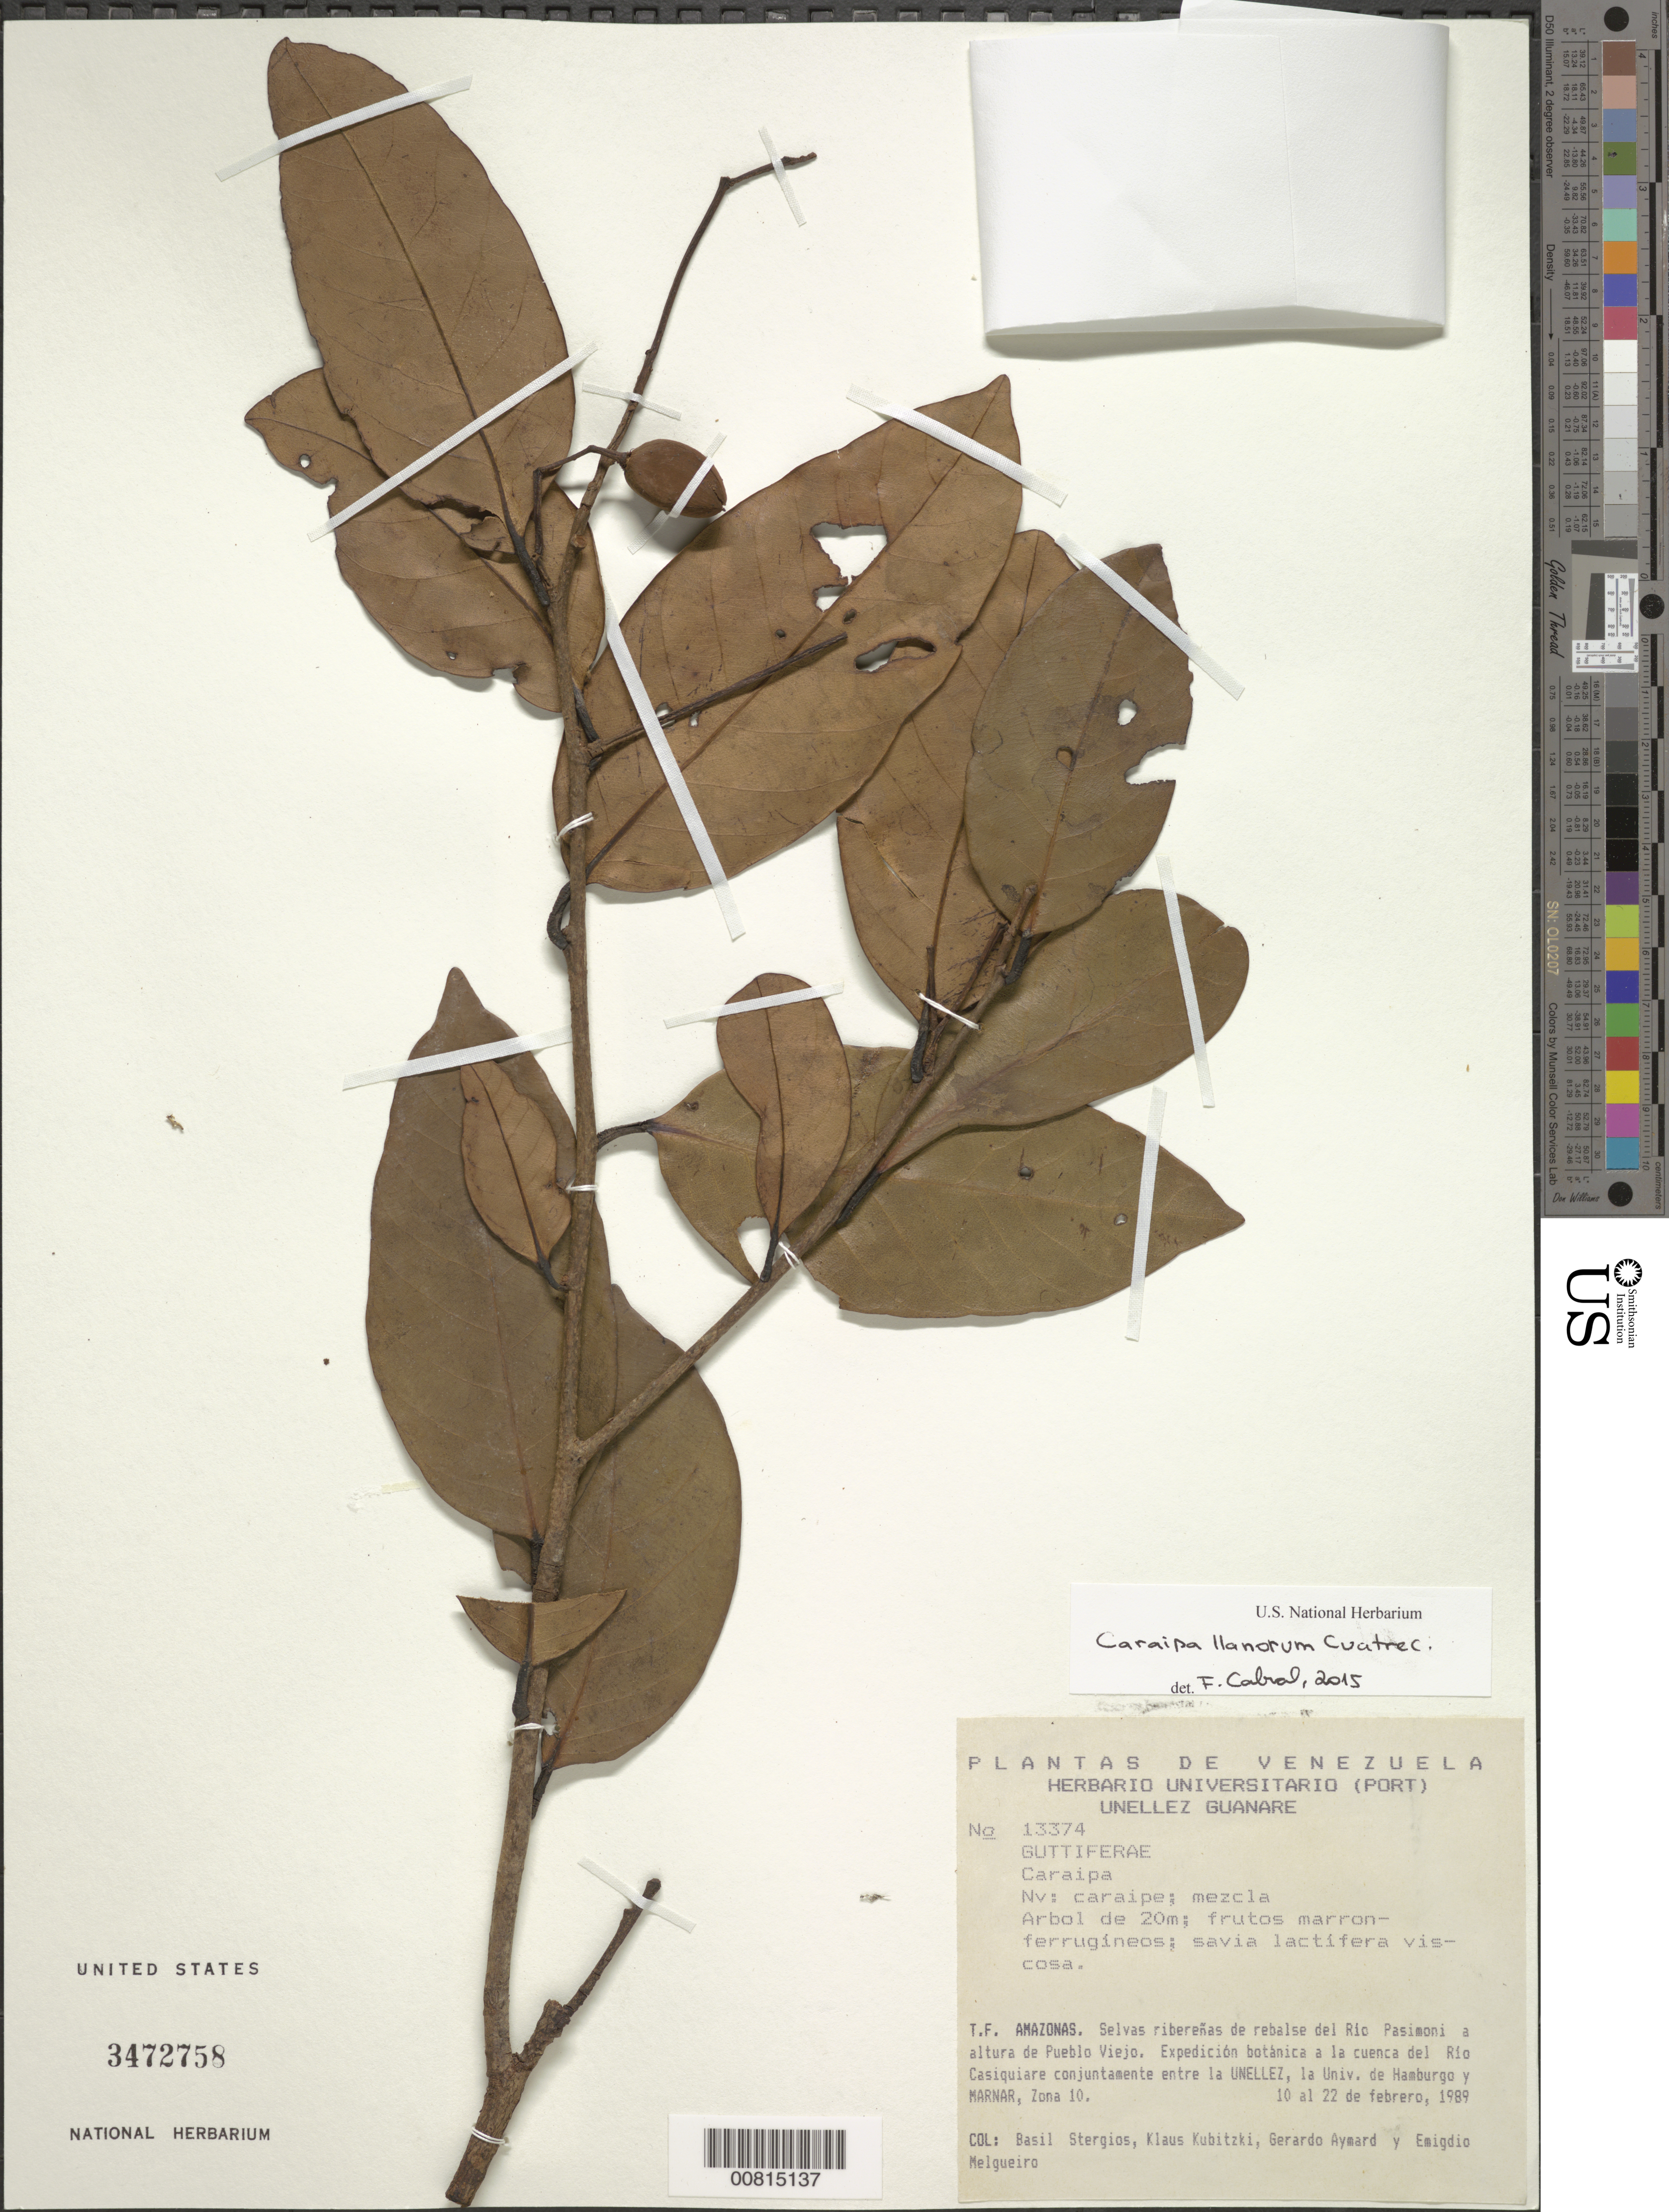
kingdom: Plantae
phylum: Tracheophyta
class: Magnoliopsida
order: Malpighiales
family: Calophyllaceae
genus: Caraipa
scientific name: Caraipa llanorum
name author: Cuatrec.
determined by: Cabral, F. N.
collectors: B. G. Stergios, K. Kubitzki, G. A. Aymard & E. Melgueiro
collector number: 13374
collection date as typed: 10-Feb-89 to 22-Feb-89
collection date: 1989-02-10/1989-02-22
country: Venezuela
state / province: Amazonas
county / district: Río Negro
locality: Río Pasimoni, altura de Pueblo Viejo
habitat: Selvas riberenas de rebalse del río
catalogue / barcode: US 3472758